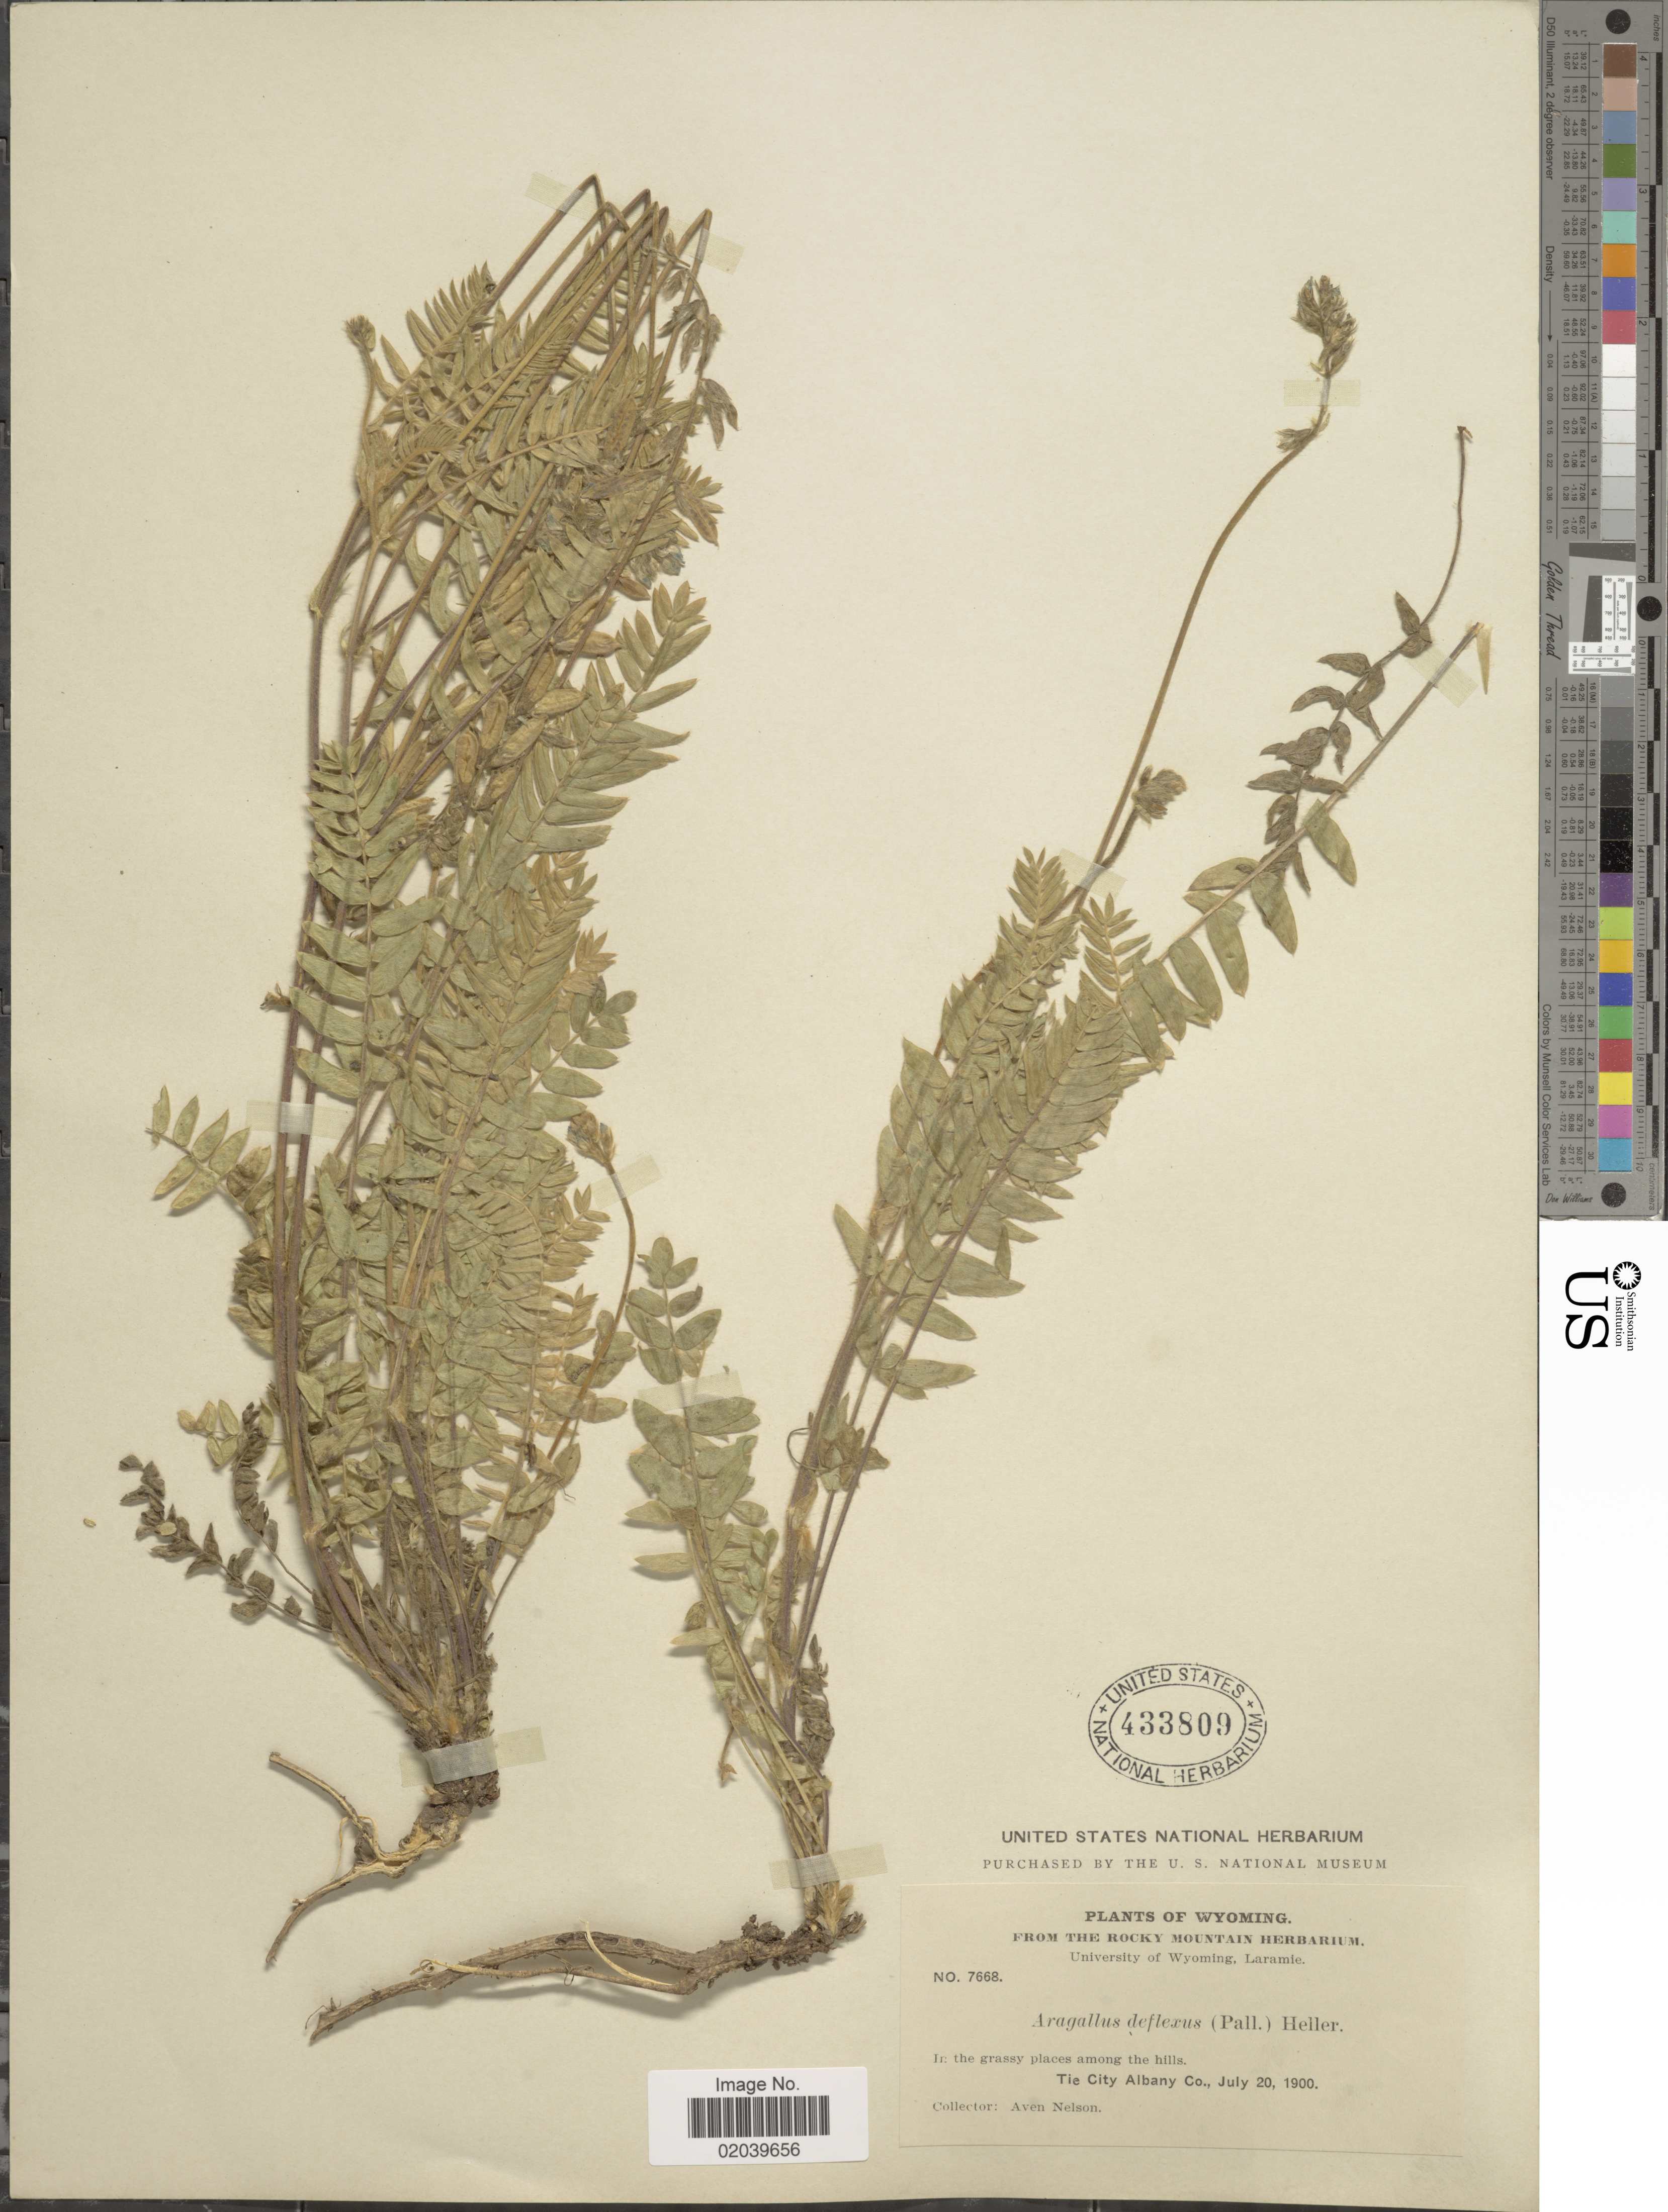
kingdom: Plantae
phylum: Tracheophyta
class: Magnoliopsida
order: Fabales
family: Fabaceae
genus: Oxytropis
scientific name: Oxytropis deflexa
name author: (Pall.) DC.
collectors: A. Nelson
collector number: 7668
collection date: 1900-07-20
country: United States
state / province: Wyoming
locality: Tic City Albany Co.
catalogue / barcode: US 433809